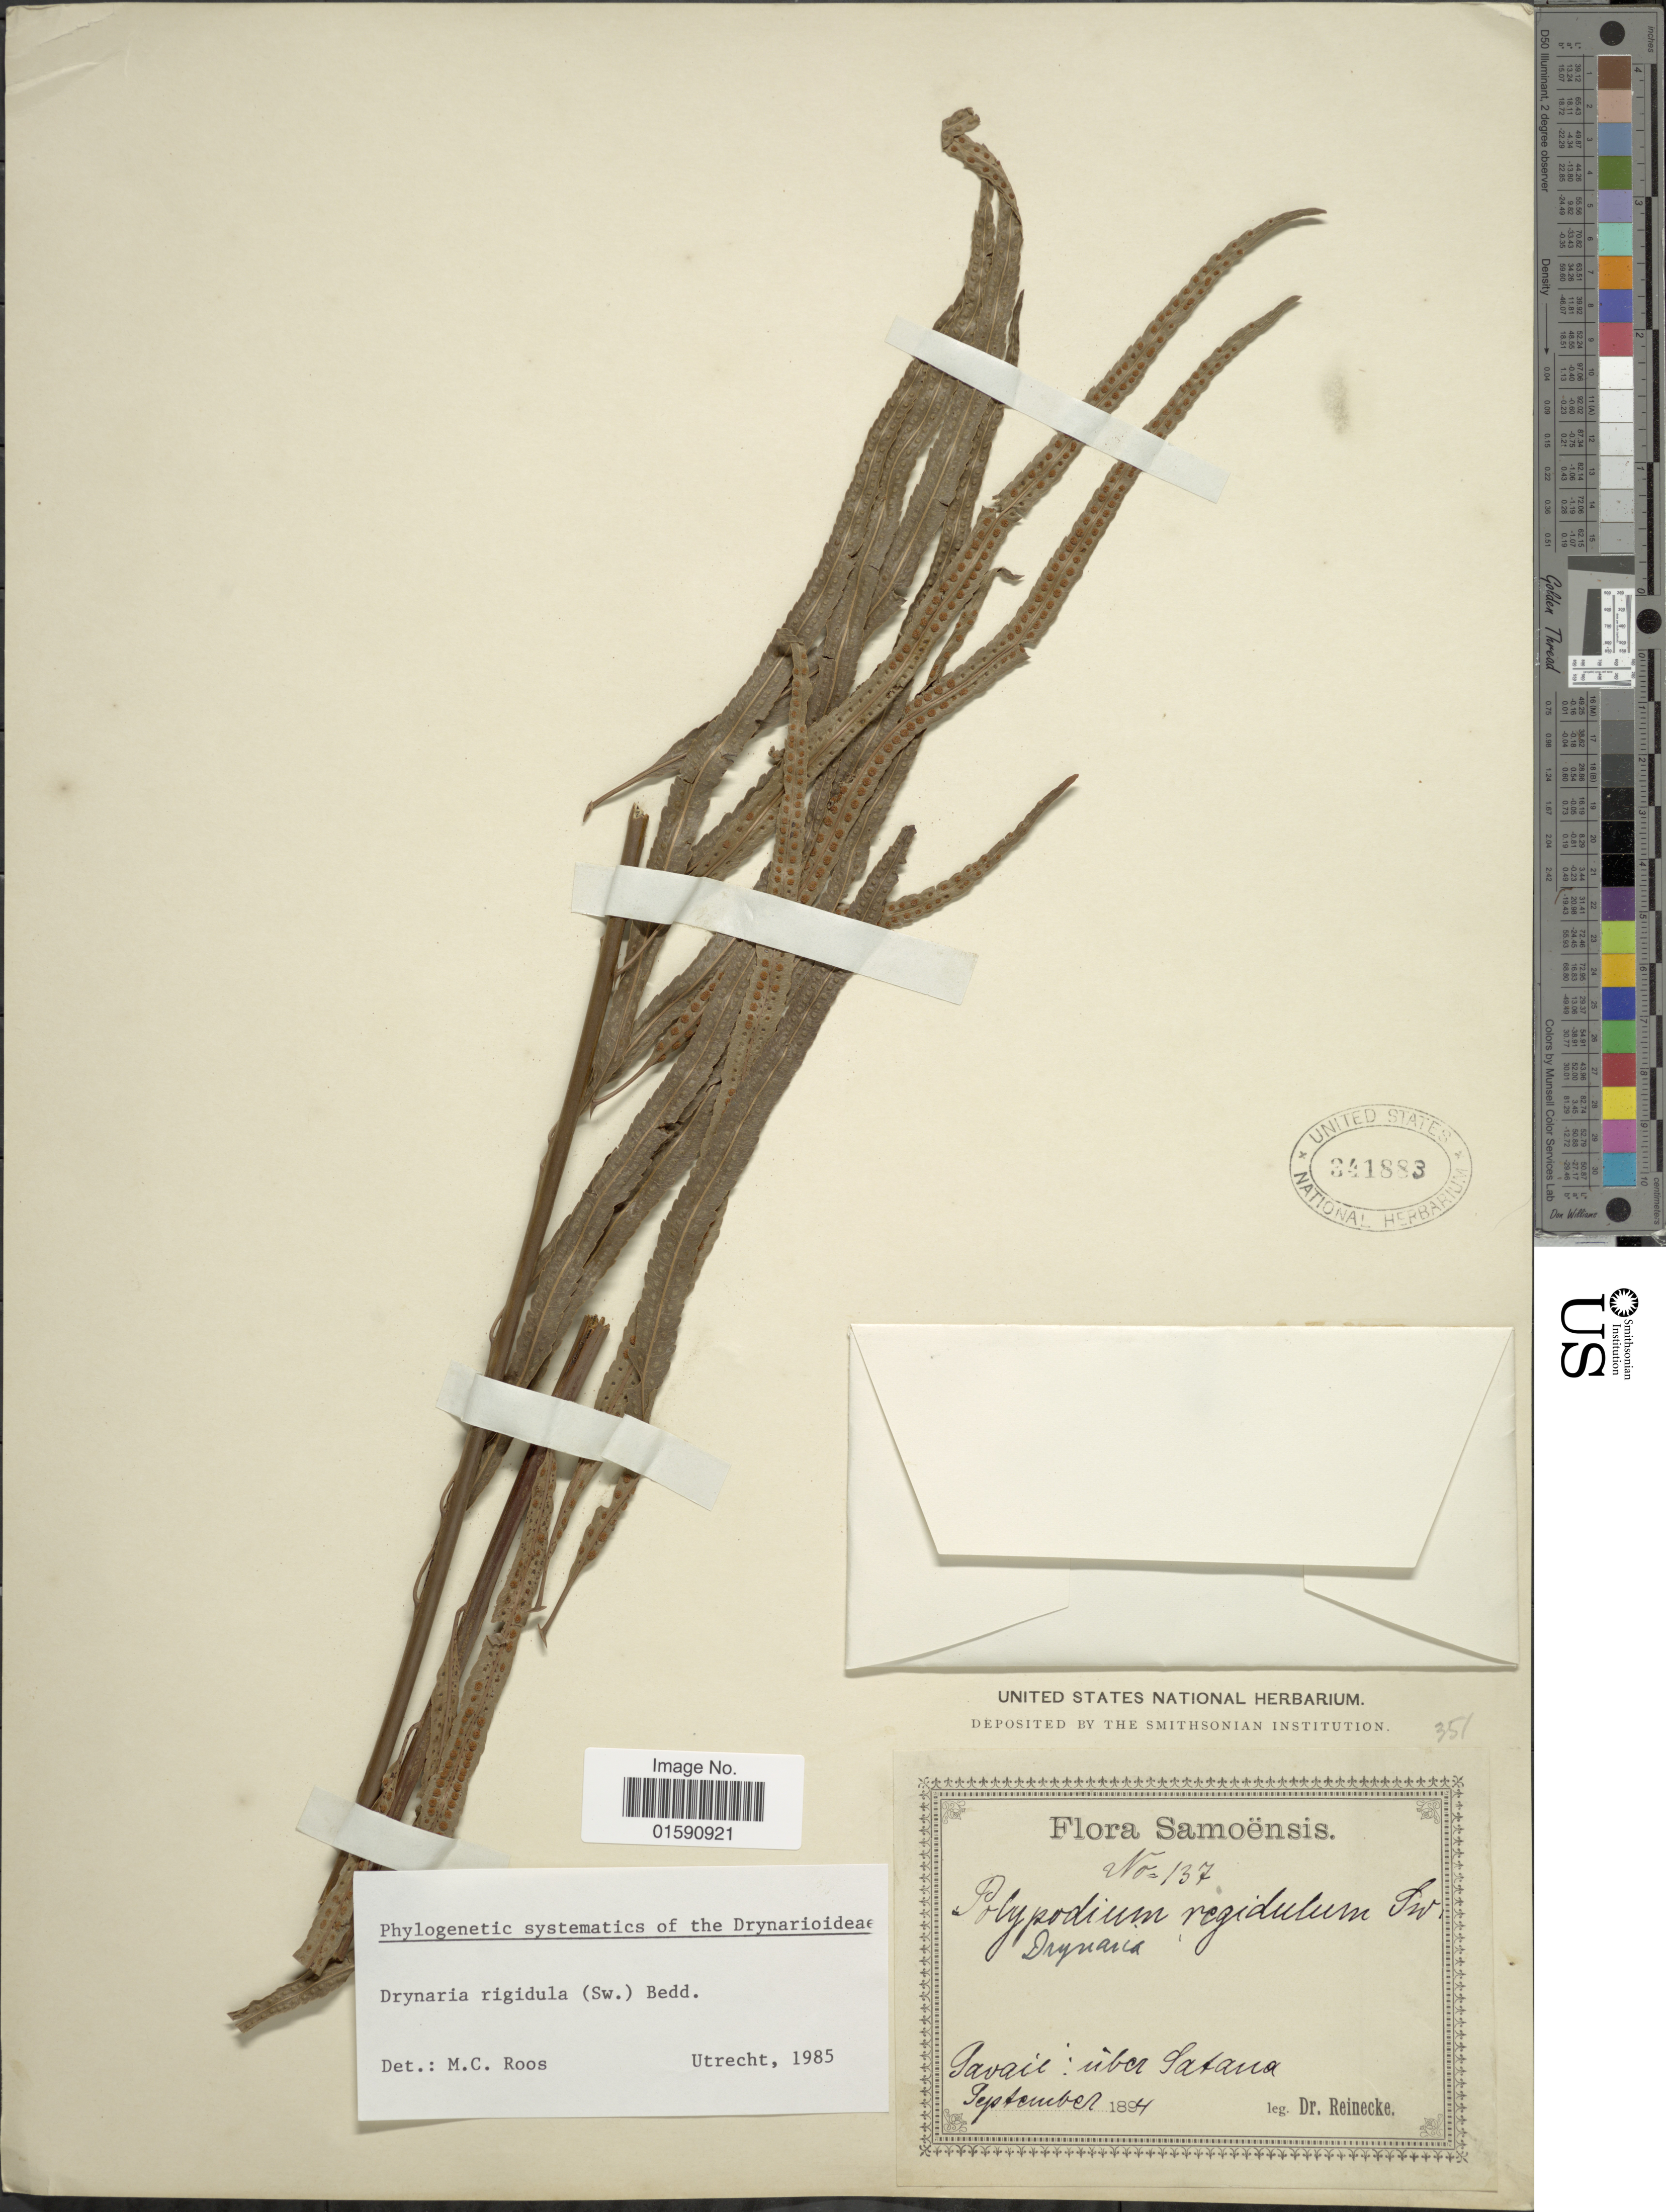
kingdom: Plantae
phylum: Tracheophyta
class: Polypodiopsida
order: Polypodiales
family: Polypodiaceae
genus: Drynaria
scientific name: Drynaria rigidula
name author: (Sw.) Bedd.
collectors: -- Reinecke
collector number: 137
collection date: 1894-09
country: Samoa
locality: Pavail: uber Satau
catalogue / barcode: US 341883